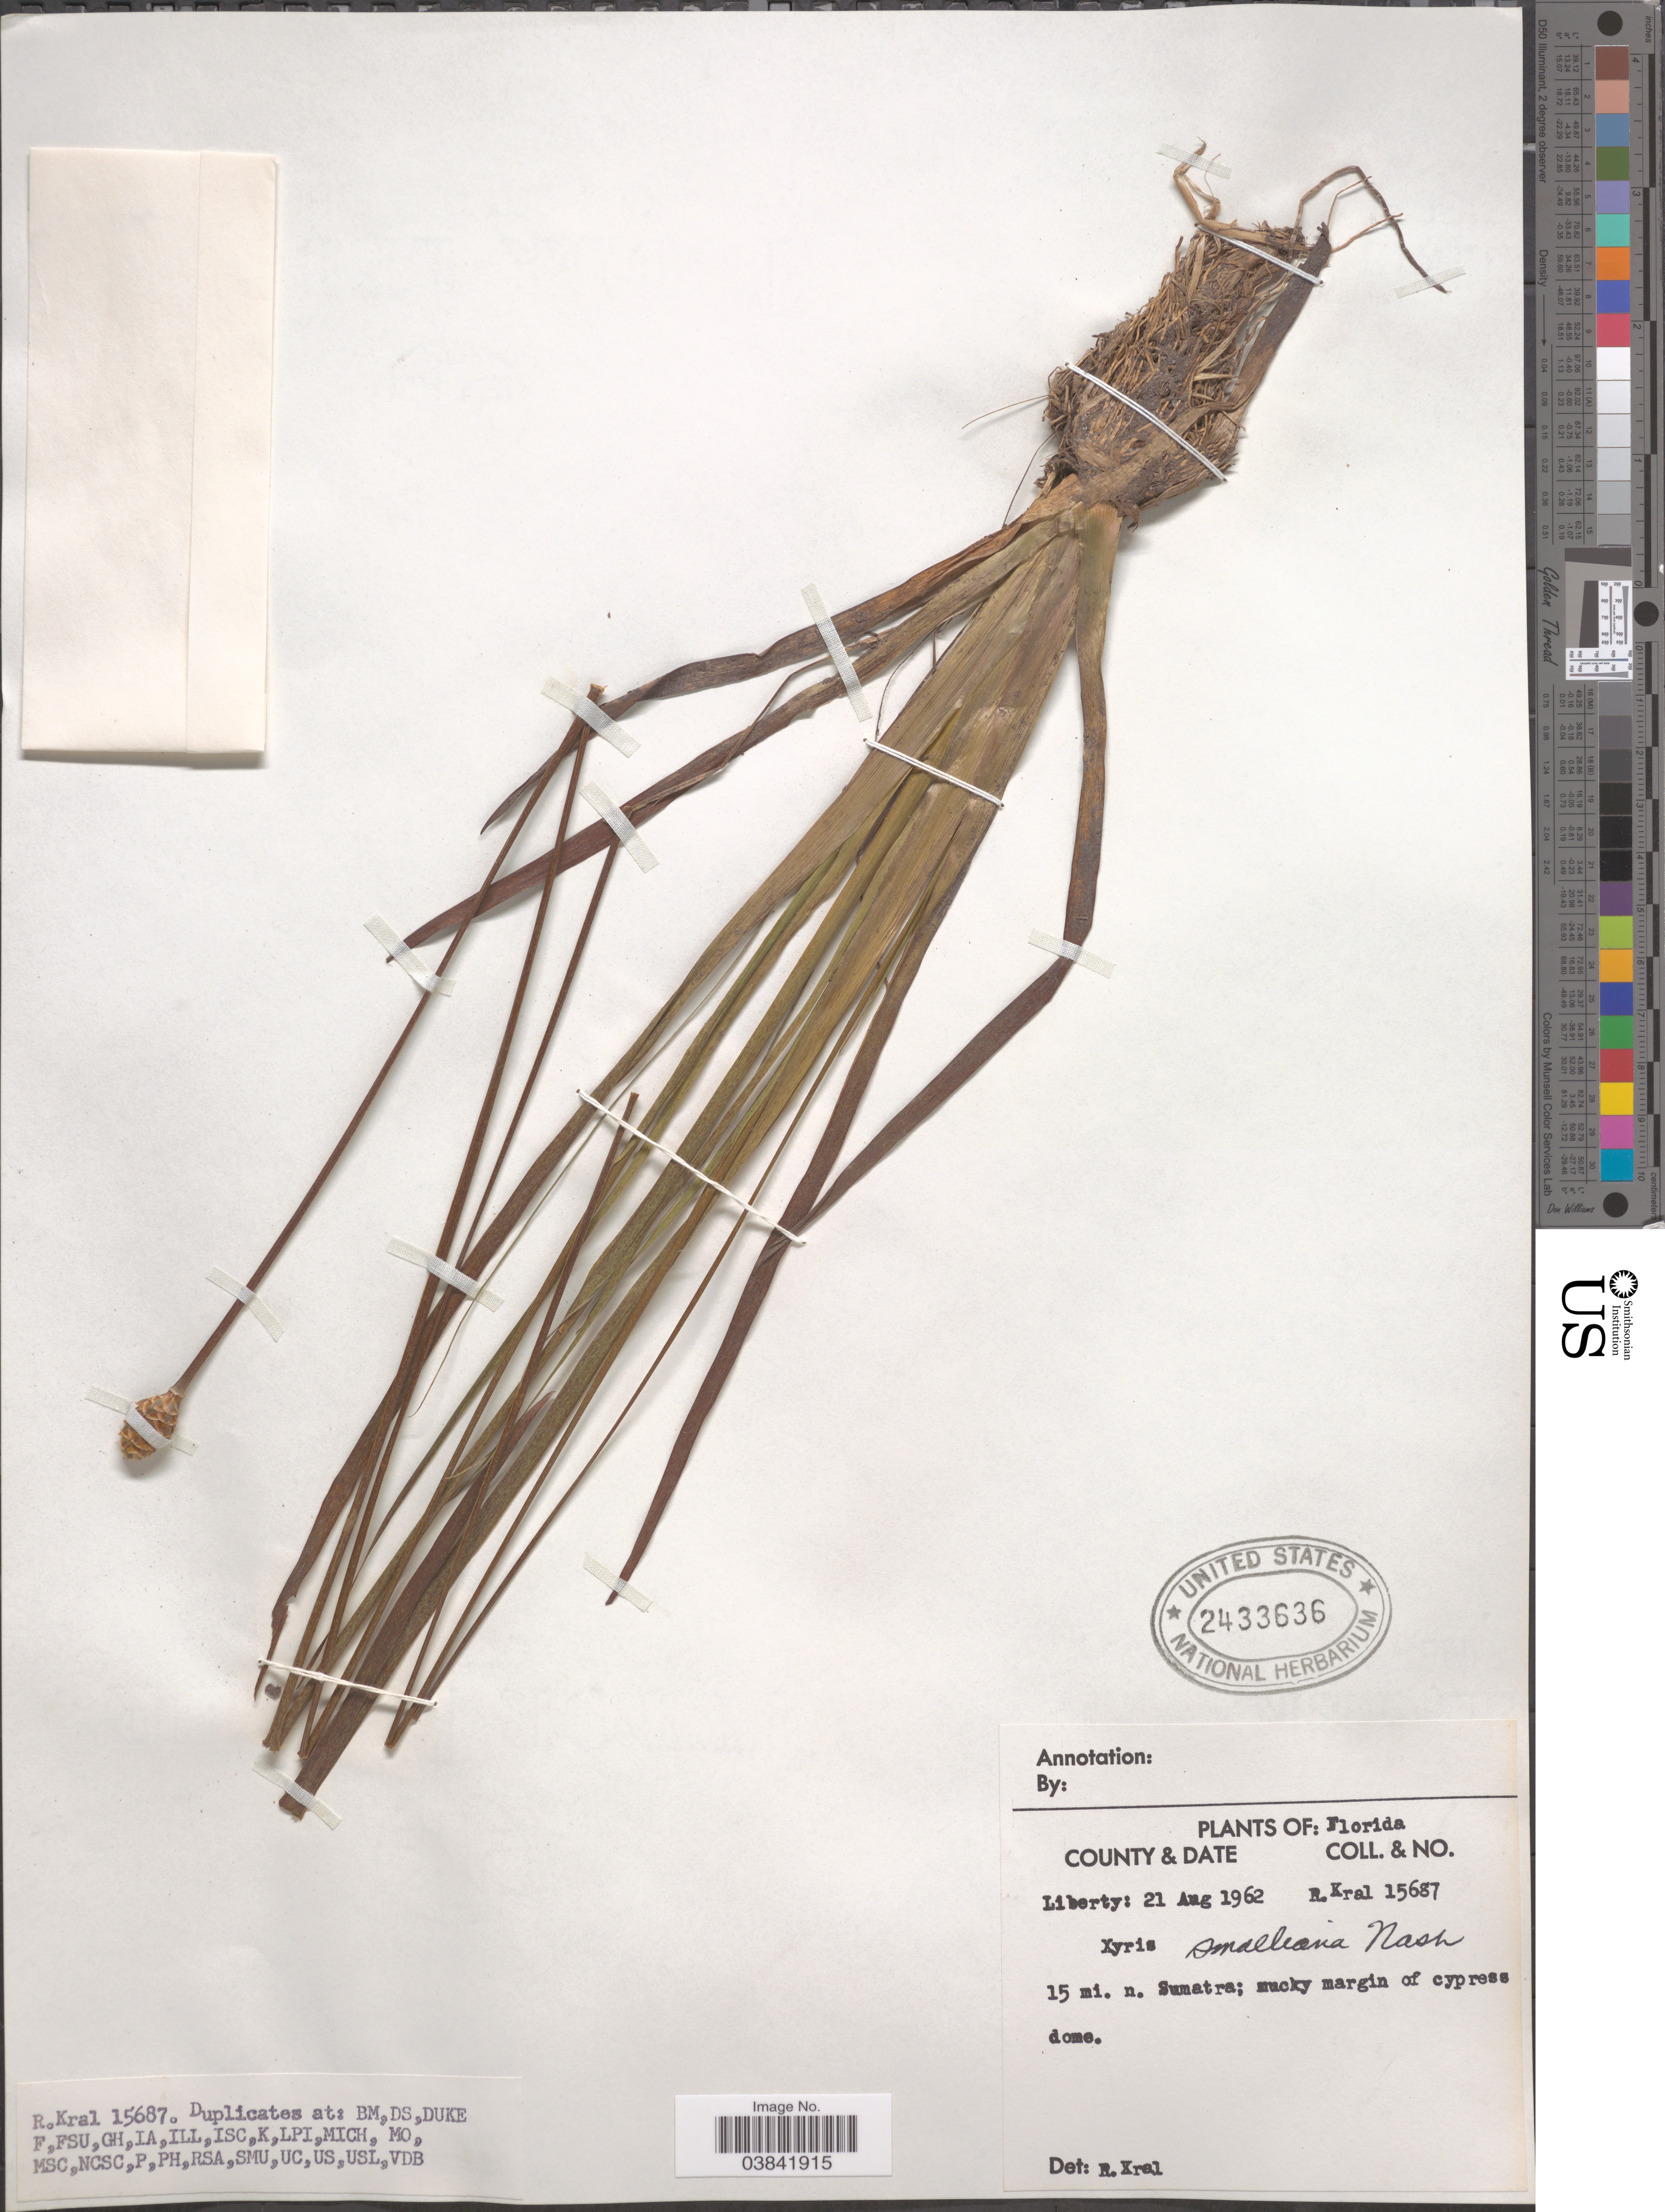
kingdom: Plantae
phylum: Tracheophyta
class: Liliopsida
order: Poales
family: Xyridaceae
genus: Xyris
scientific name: Xyris smalliana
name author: Nash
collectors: R. Kral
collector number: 15687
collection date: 1962-08-21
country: United States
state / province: Florida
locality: County Liberty: 15 mi. n. Sumatra; mucky margin of cypress dome.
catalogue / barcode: US 2433636